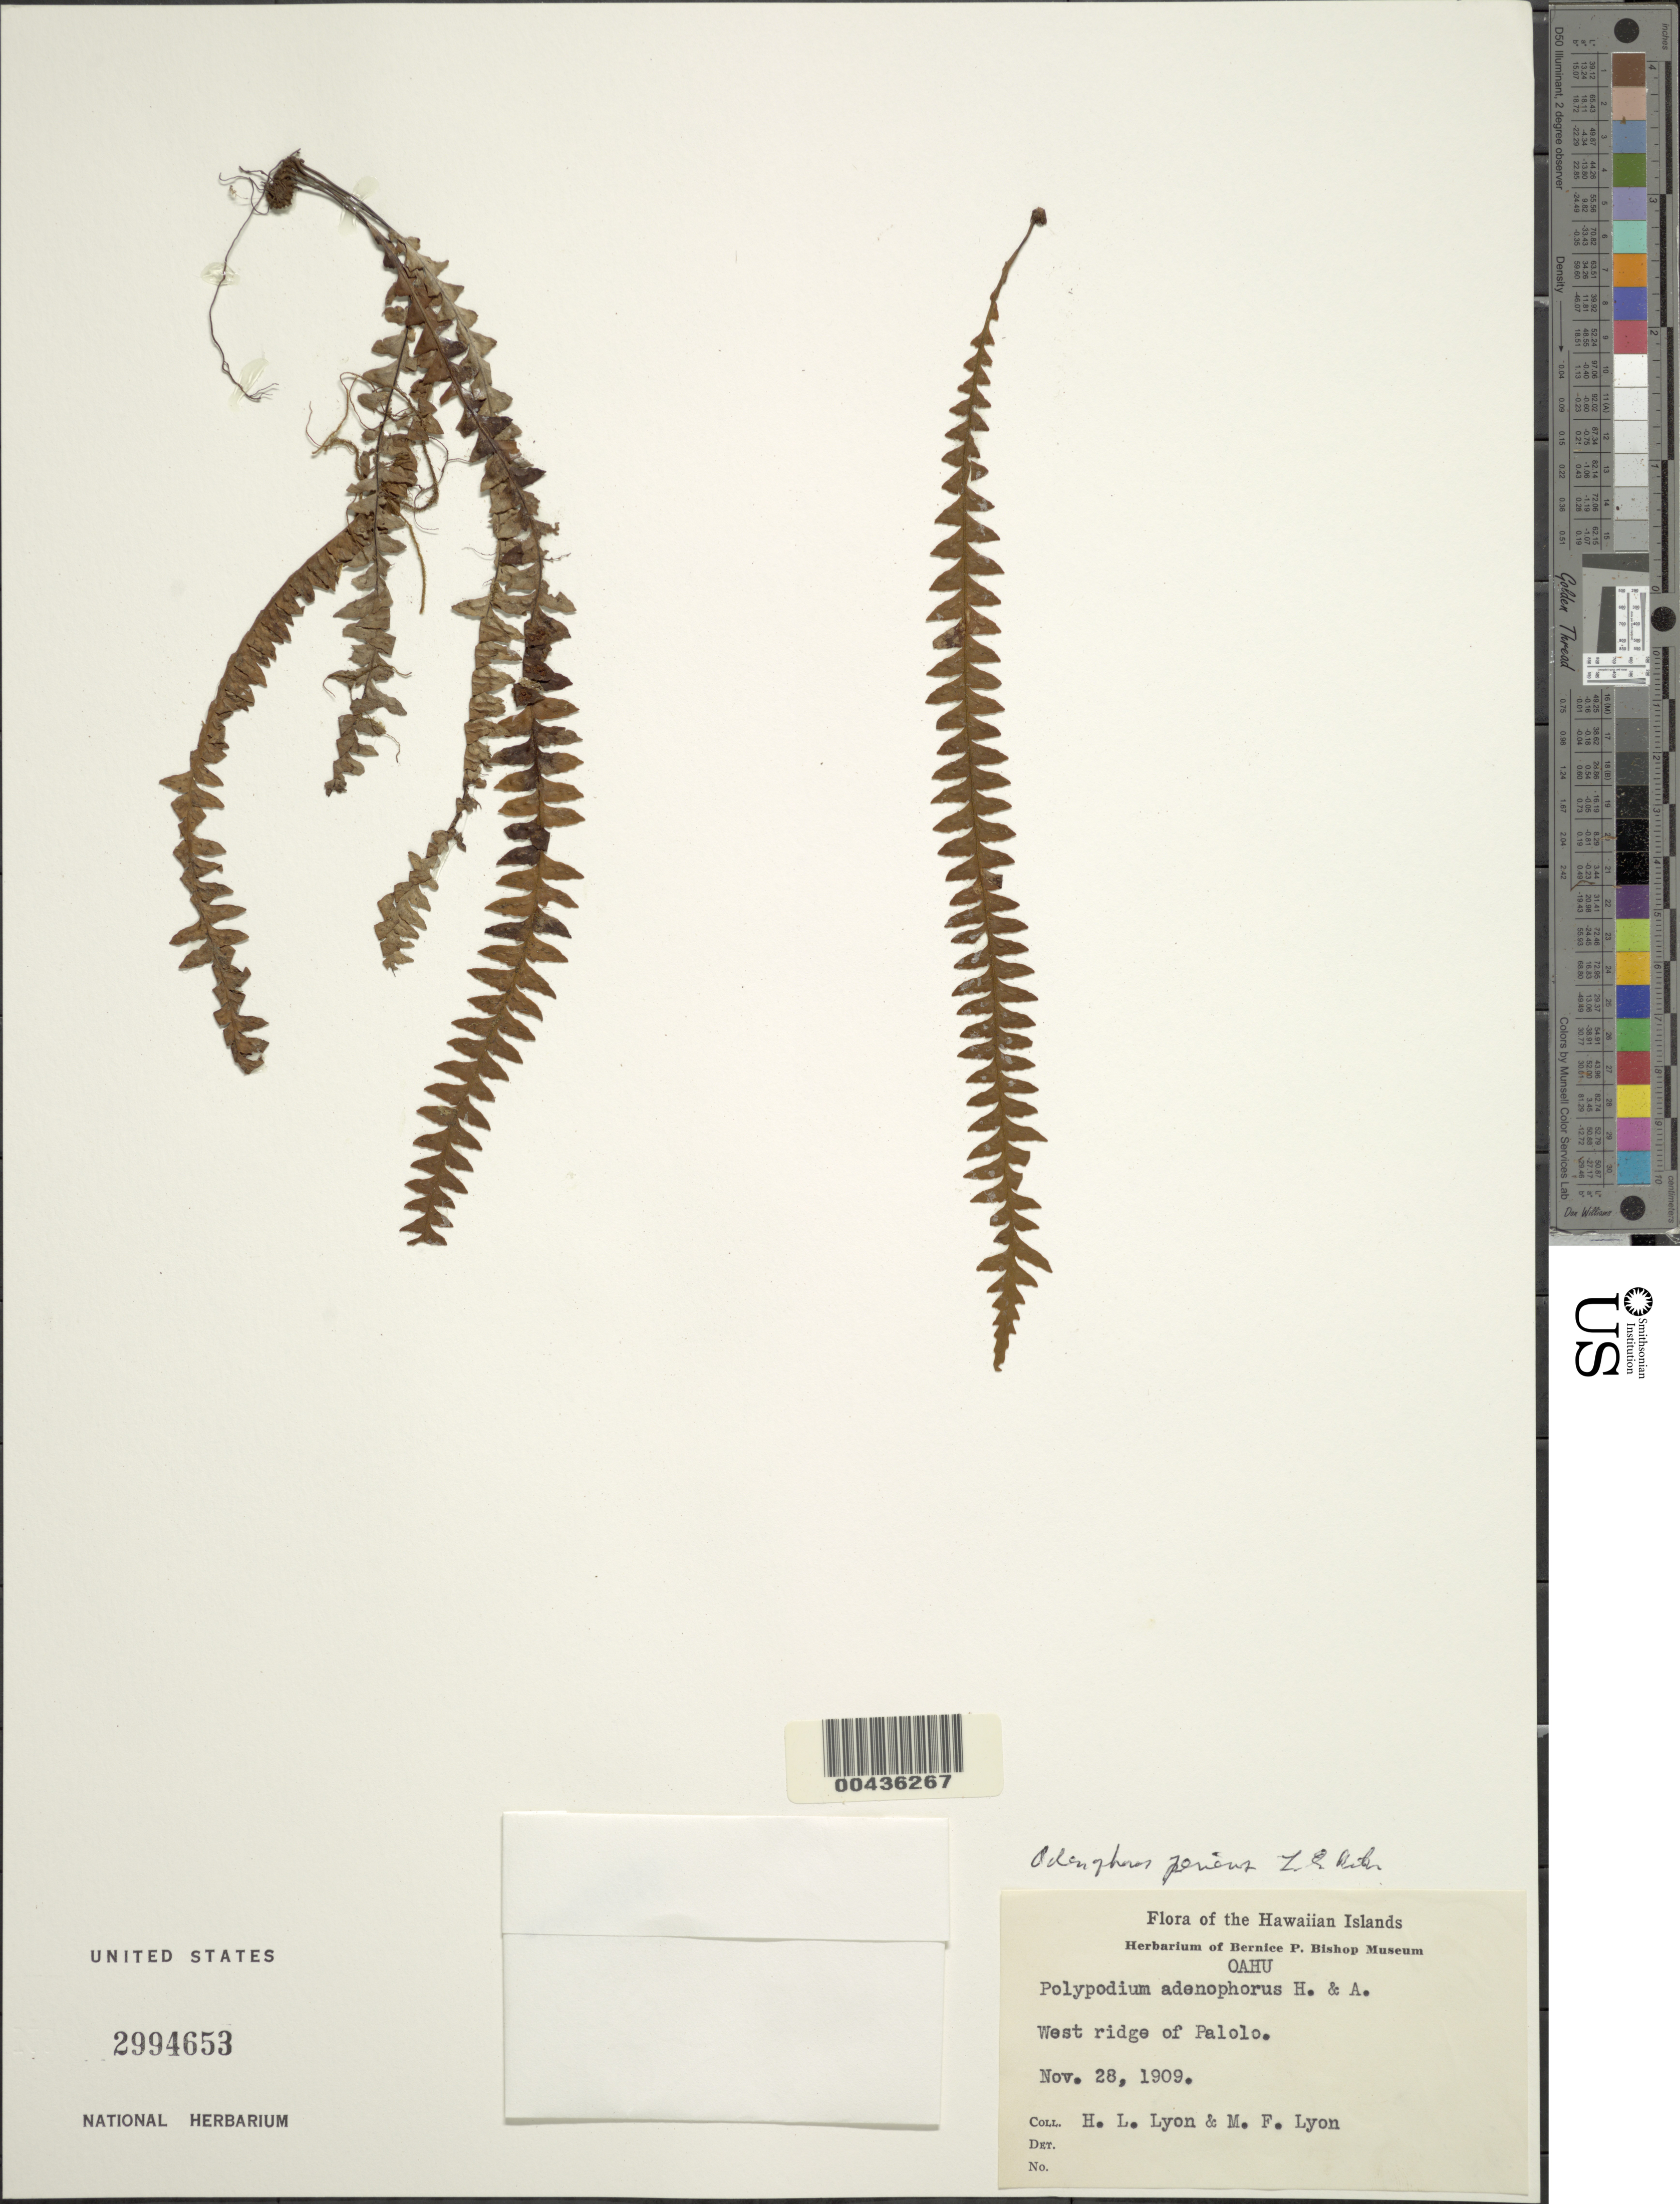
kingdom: Plantae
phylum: Tracheophyta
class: Polypodiopsida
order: Polypodiales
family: Polypodiaceae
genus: Adenophorus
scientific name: Adenophorus periens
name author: L.E. Bishop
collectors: H. Lyon & M. Lyon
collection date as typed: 28 Nov 1909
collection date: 1909-11-28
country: United States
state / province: Hawaii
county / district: Honolulu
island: Oahu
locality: W ridge of Palolo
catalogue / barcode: US 2994653